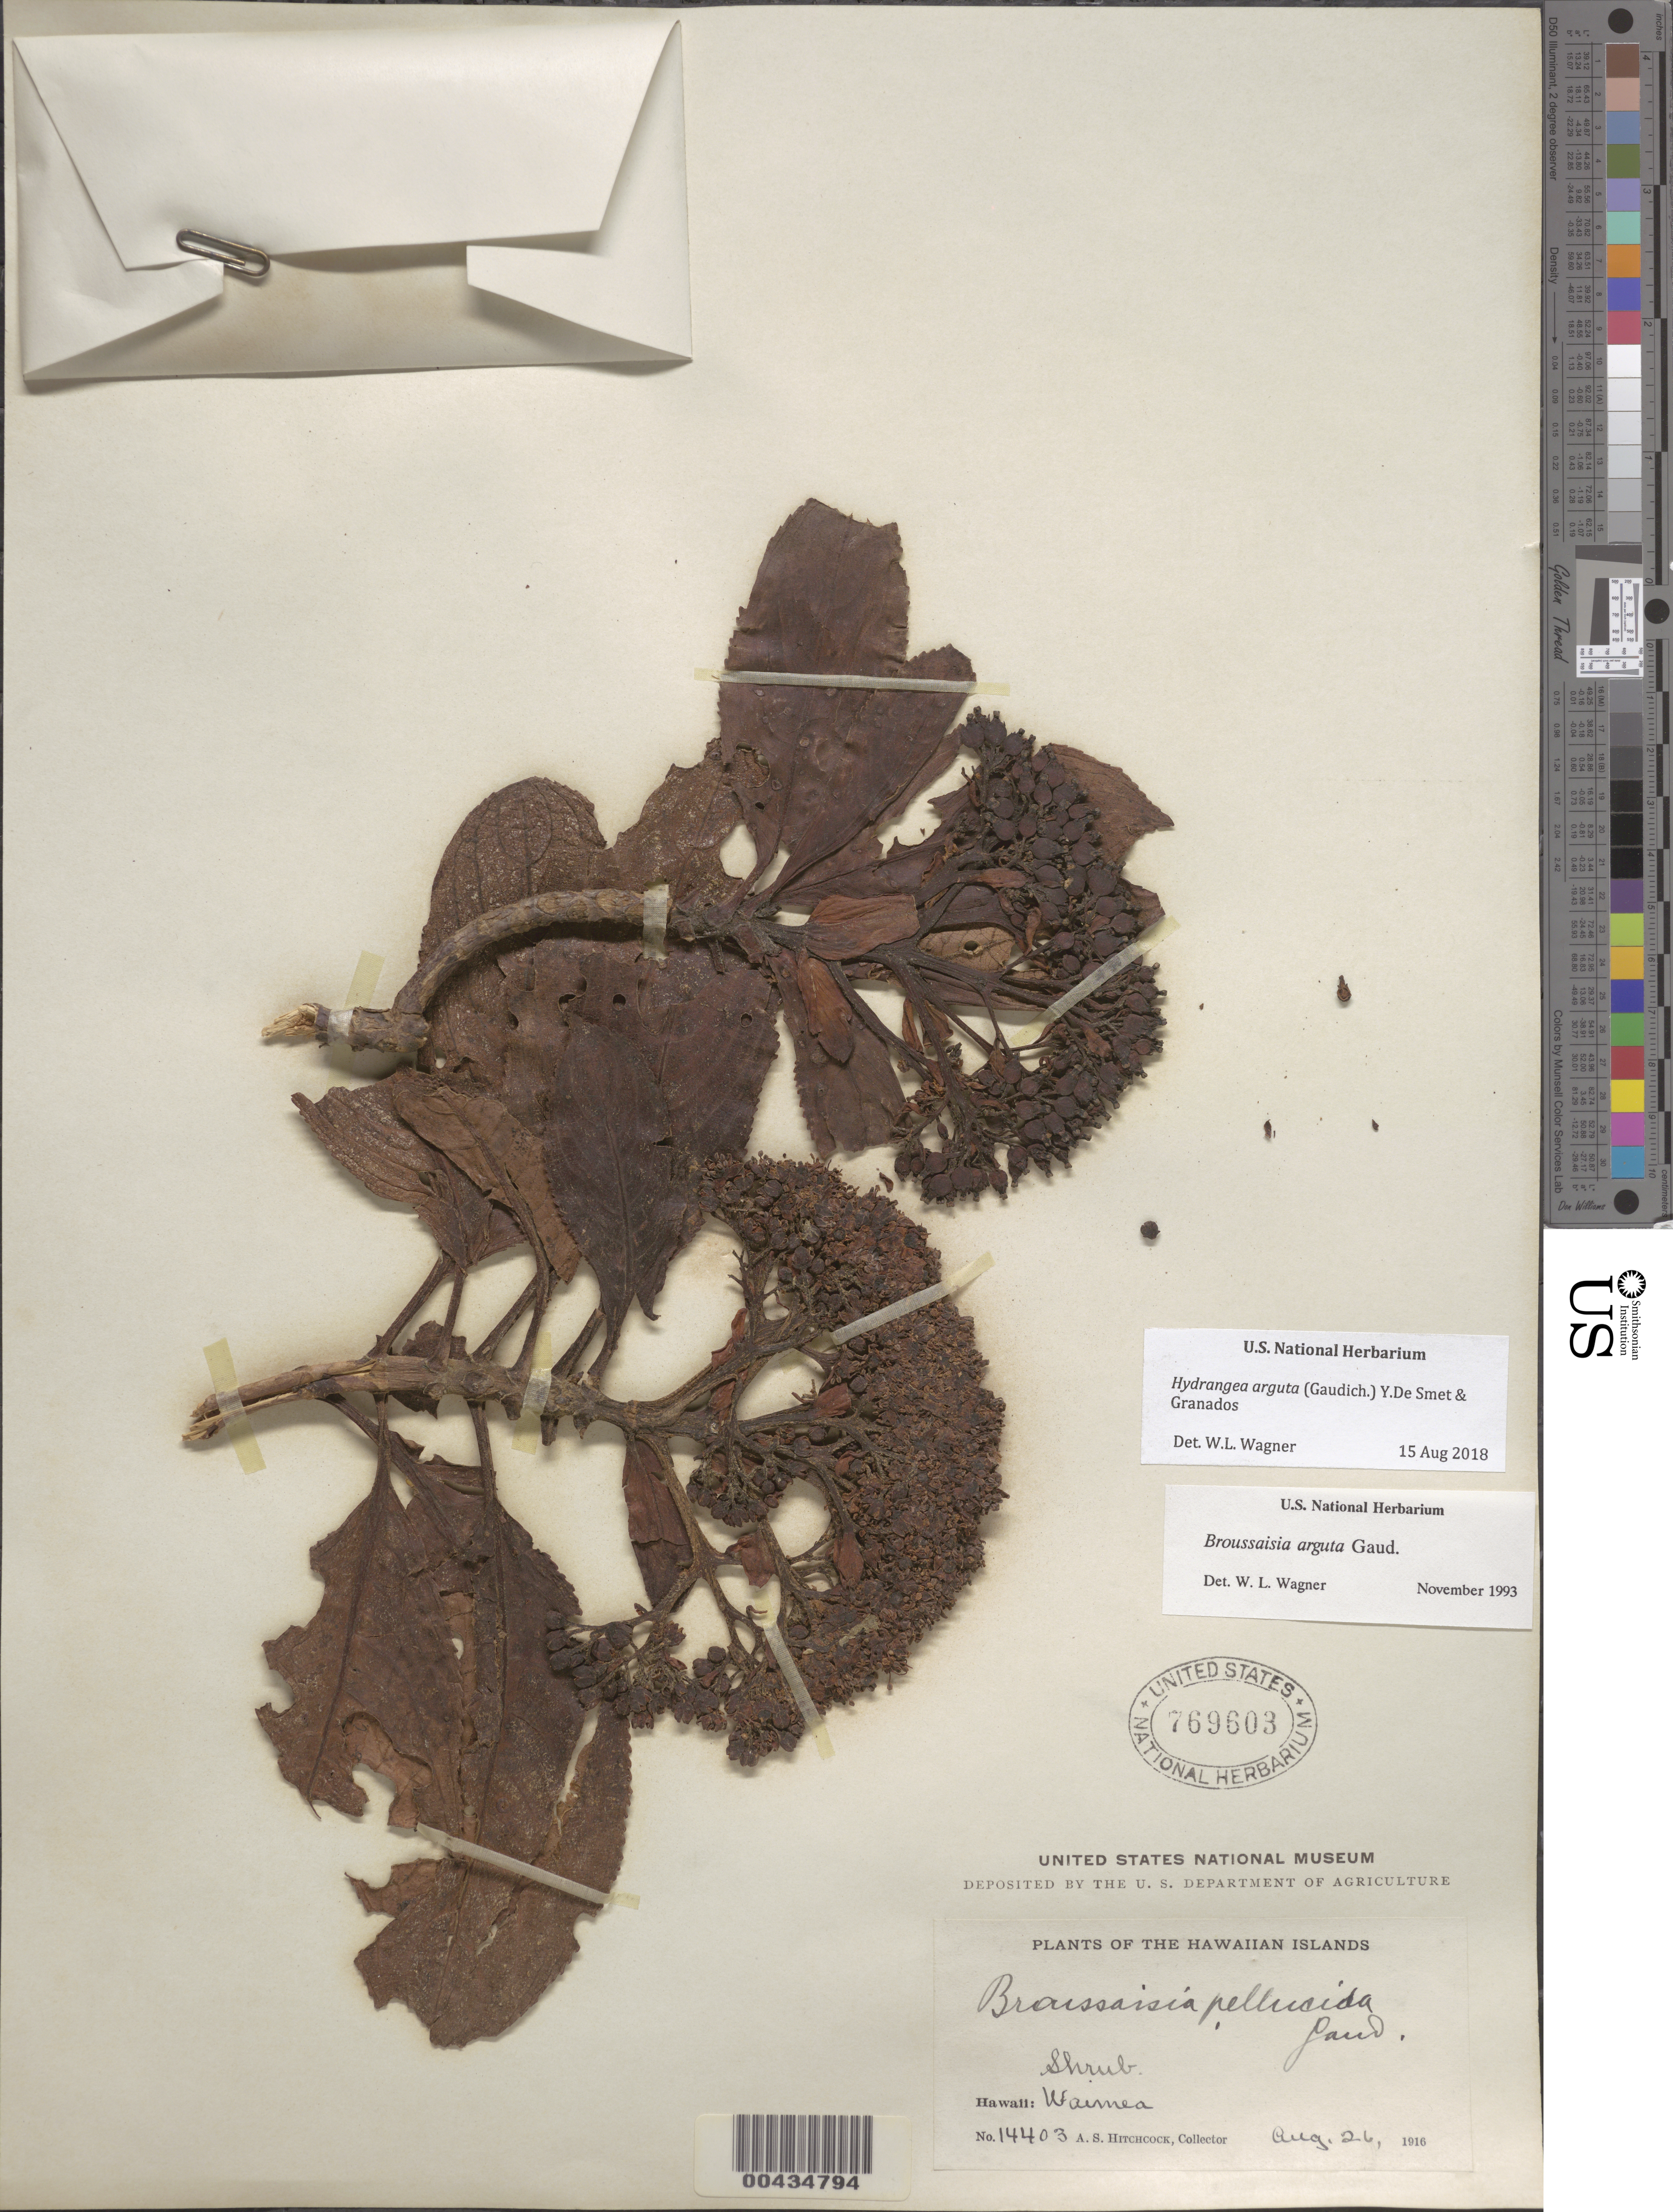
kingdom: Plantae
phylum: Tracheophyta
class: Magnoliopsida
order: Cornales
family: Hydrangeaceae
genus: Hydrangea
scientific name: Hydrangea arguta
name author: (Gaudich.) Y. De Smet & C. Granados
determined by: Wagner, W. L., (BOT), Smithsonian Institution - National Museum of Natural History (UNITED STATES)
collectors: A. S. Hitchcock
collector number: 14403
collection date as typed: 26 Aug 1916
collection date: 1916-08-26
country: United States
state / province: Hawaii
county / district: Hawaii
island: Hawaii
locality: Waimea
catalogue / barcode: US 769603